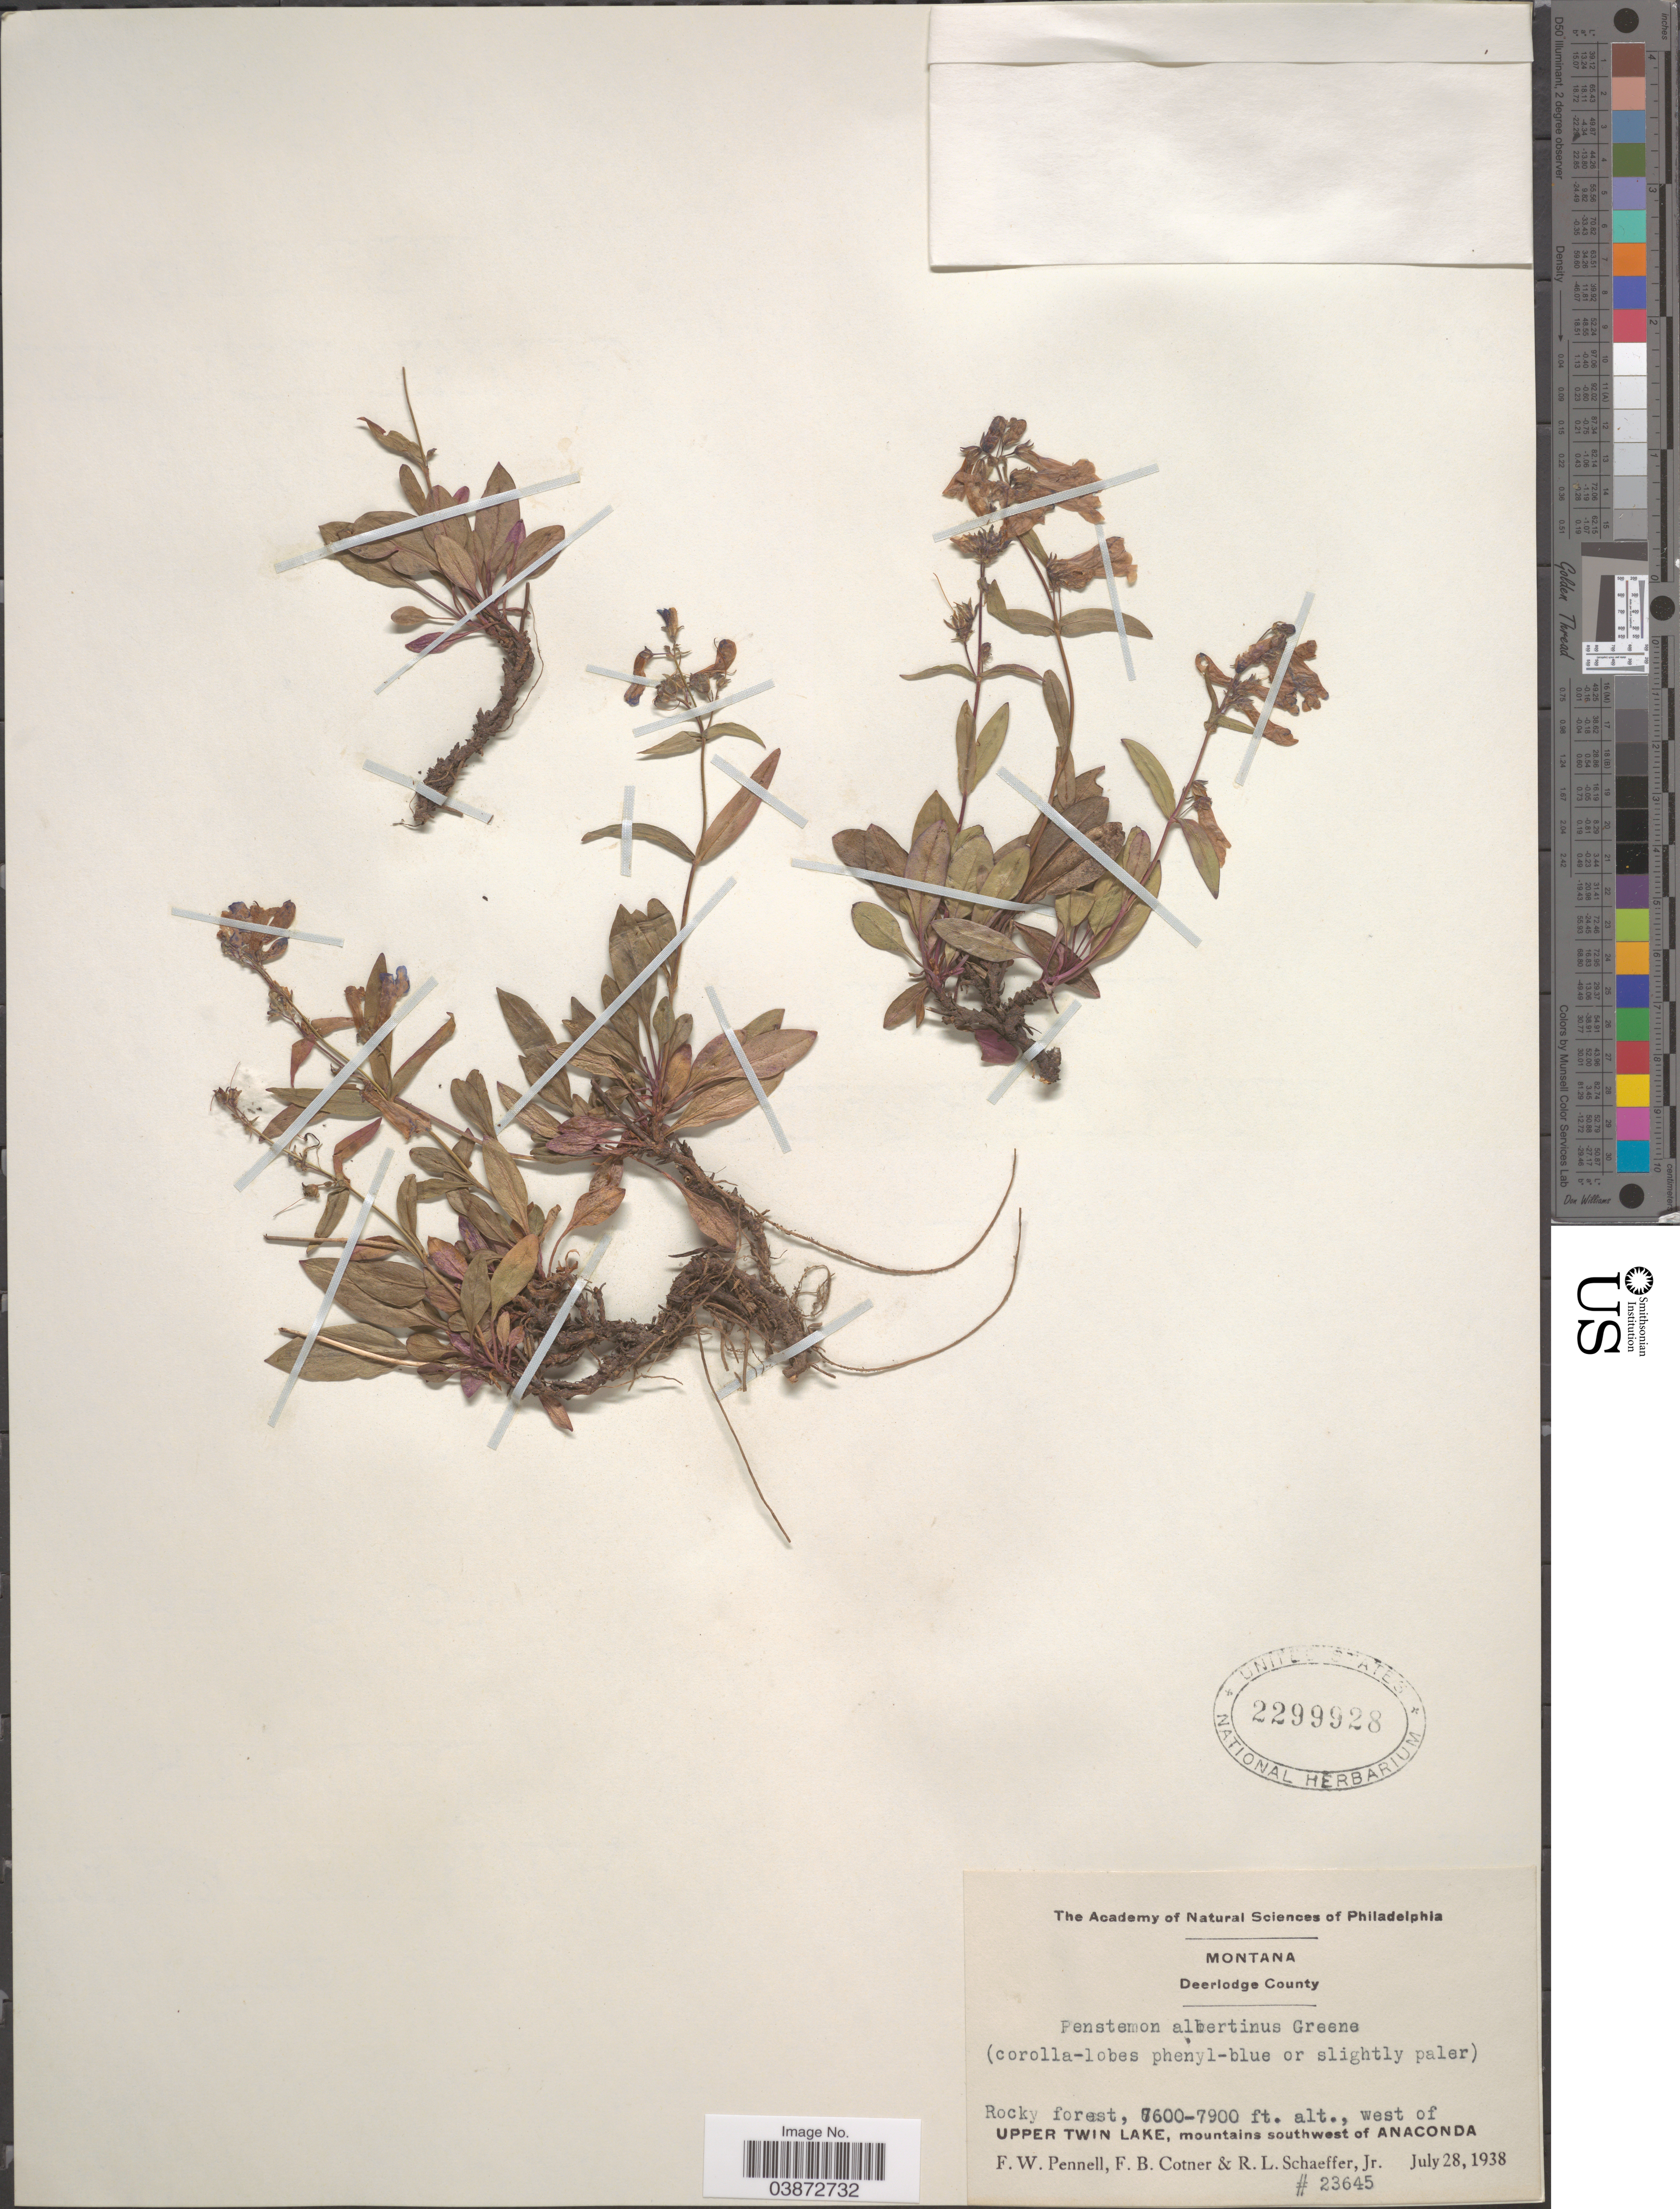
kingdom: Plantae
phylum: Tracheophyta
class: Magnoliopsida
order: Lamiales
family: Plantaginaceae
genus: Penstemon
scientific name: Penstemon albertinus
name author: Greene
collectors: F. W. Pennell, F. Cotner & R. L. Schaeffer Jr.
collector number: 23645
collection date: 1938-07-28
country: United States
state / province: Montana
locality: Deerlodge County. West of Upper Twin Lake, mountains southwest of Anaconda.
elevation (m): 2316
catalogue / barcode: US 2299928